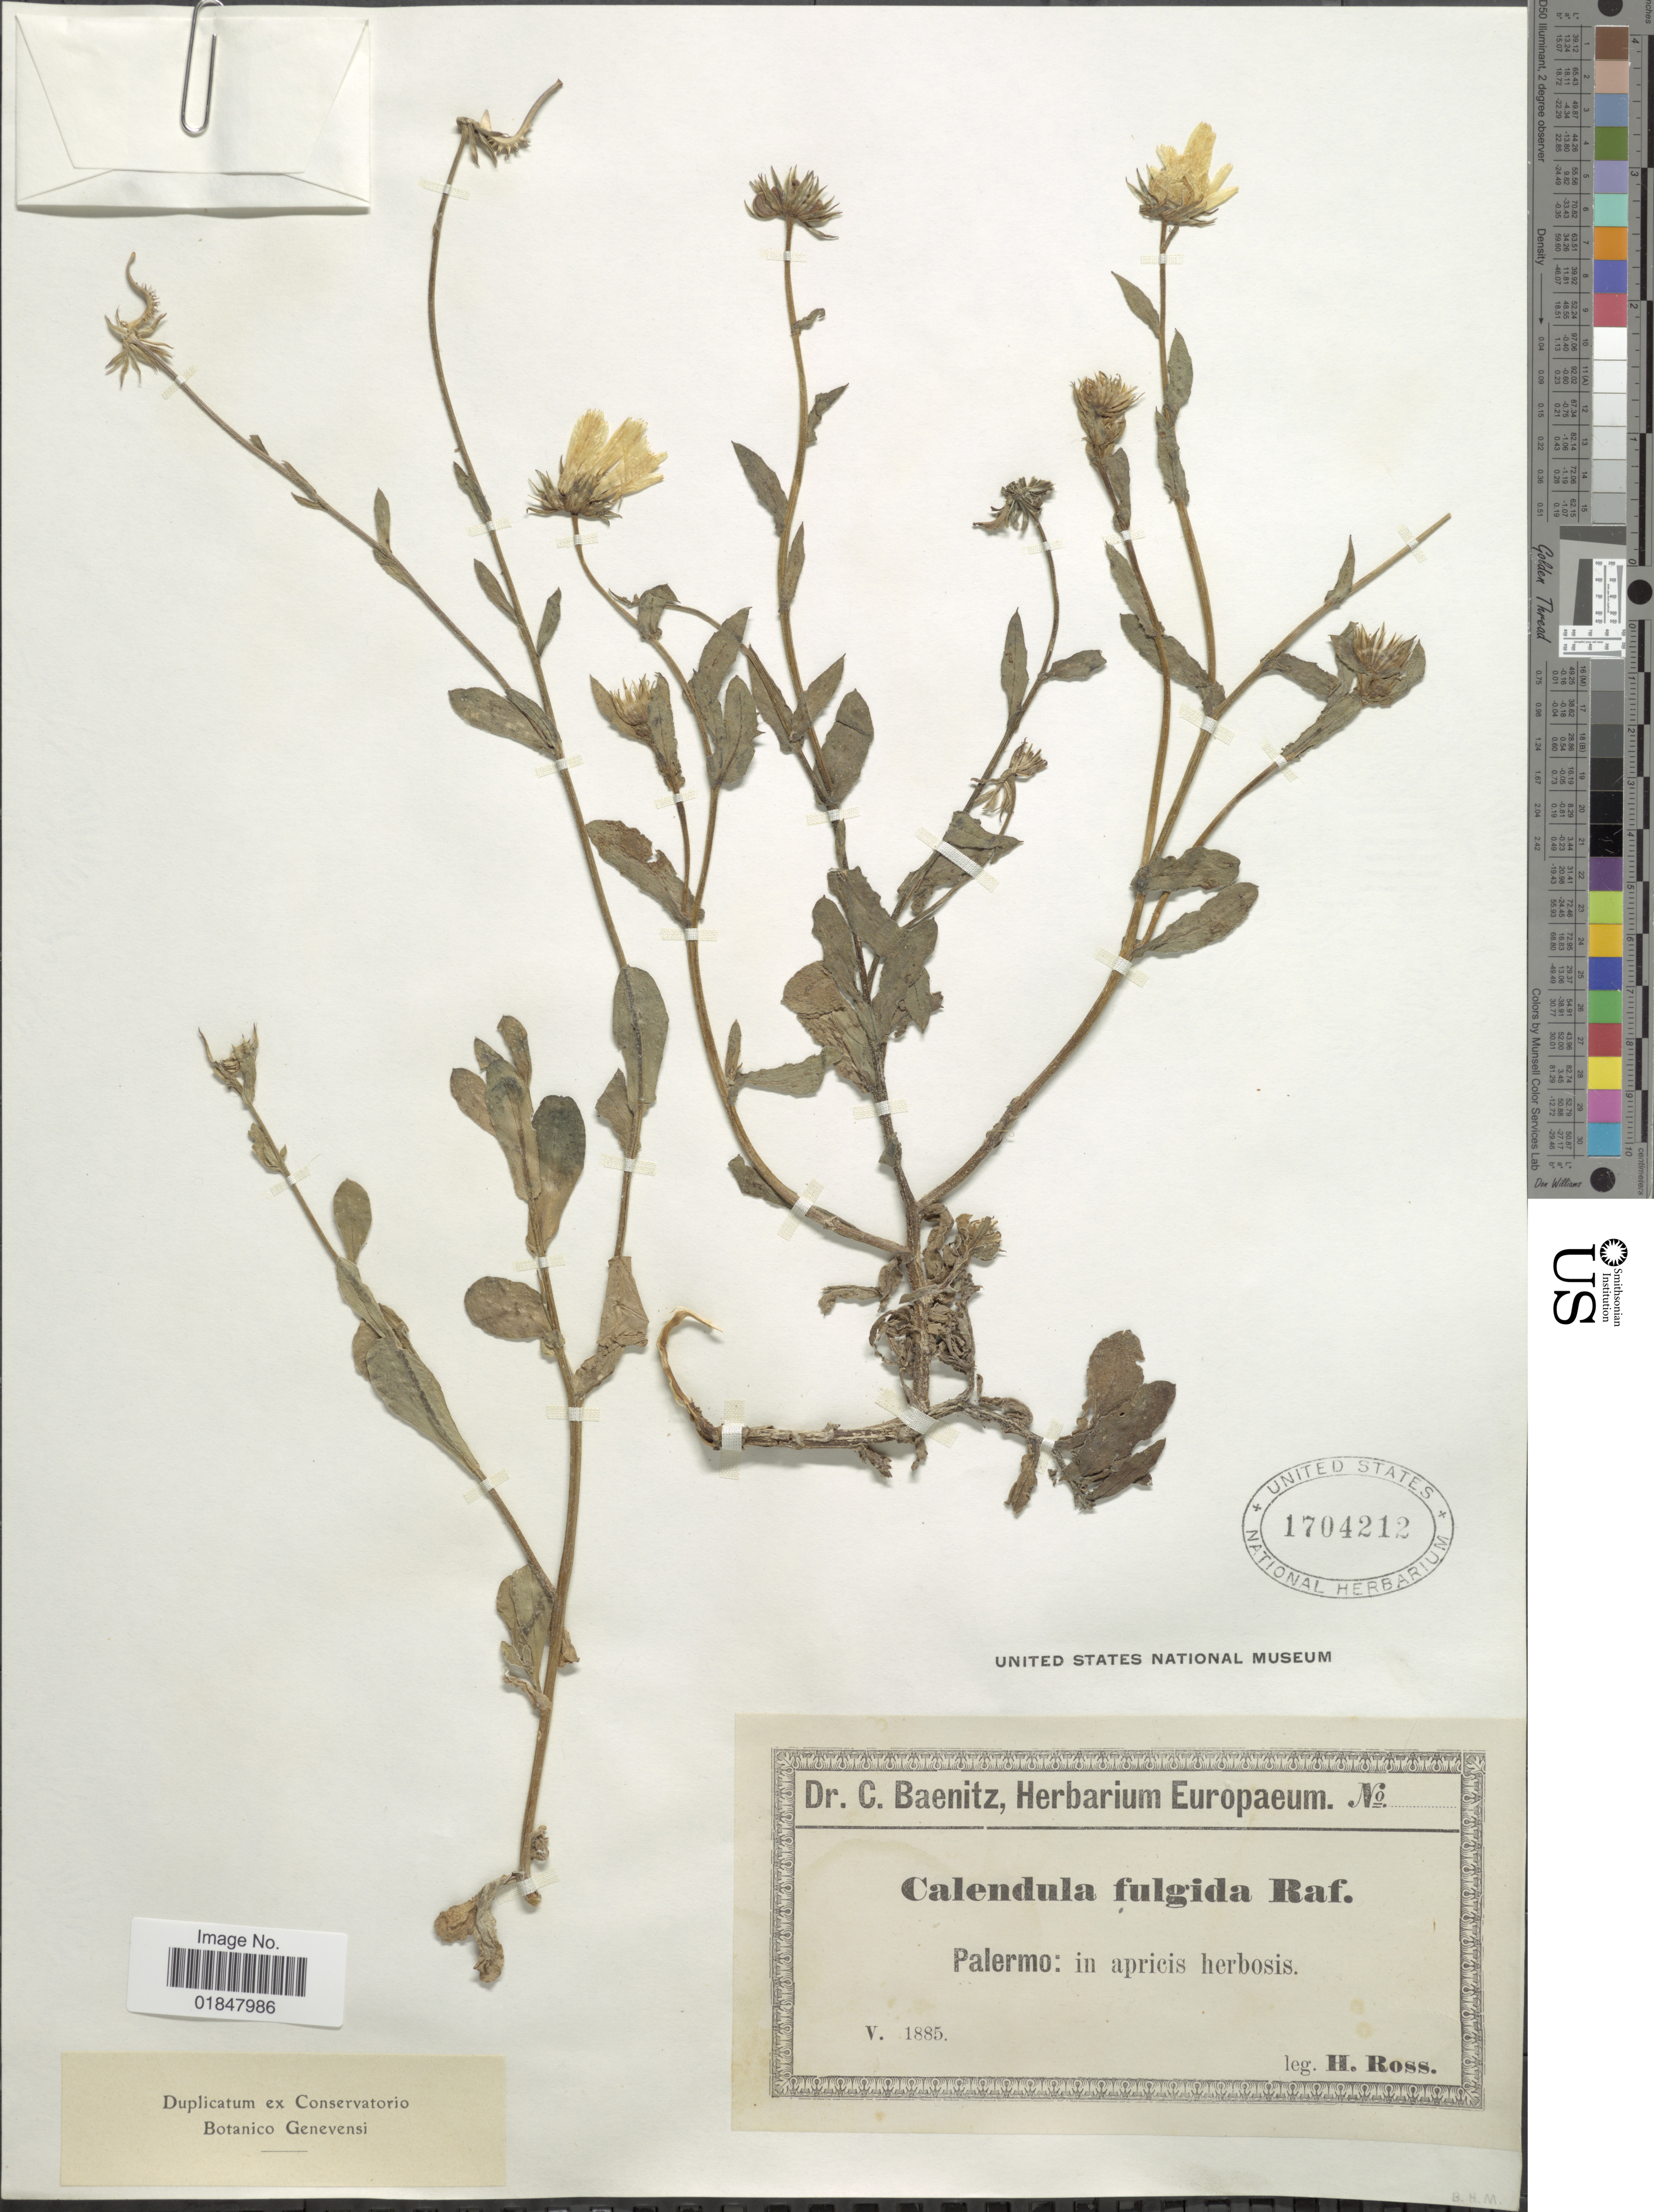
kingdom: Plantae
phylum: Tracheophyta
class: Magnoliopsida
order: Asterales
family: Asteraceae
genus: Calendula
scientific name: Calendula suffruticosa subsp. fulgida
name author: (Raf.) Guadagno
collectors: H. Ross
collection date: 1885-05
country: Italy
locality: Palermo: in apricis herbosis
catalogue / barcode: US 1704212